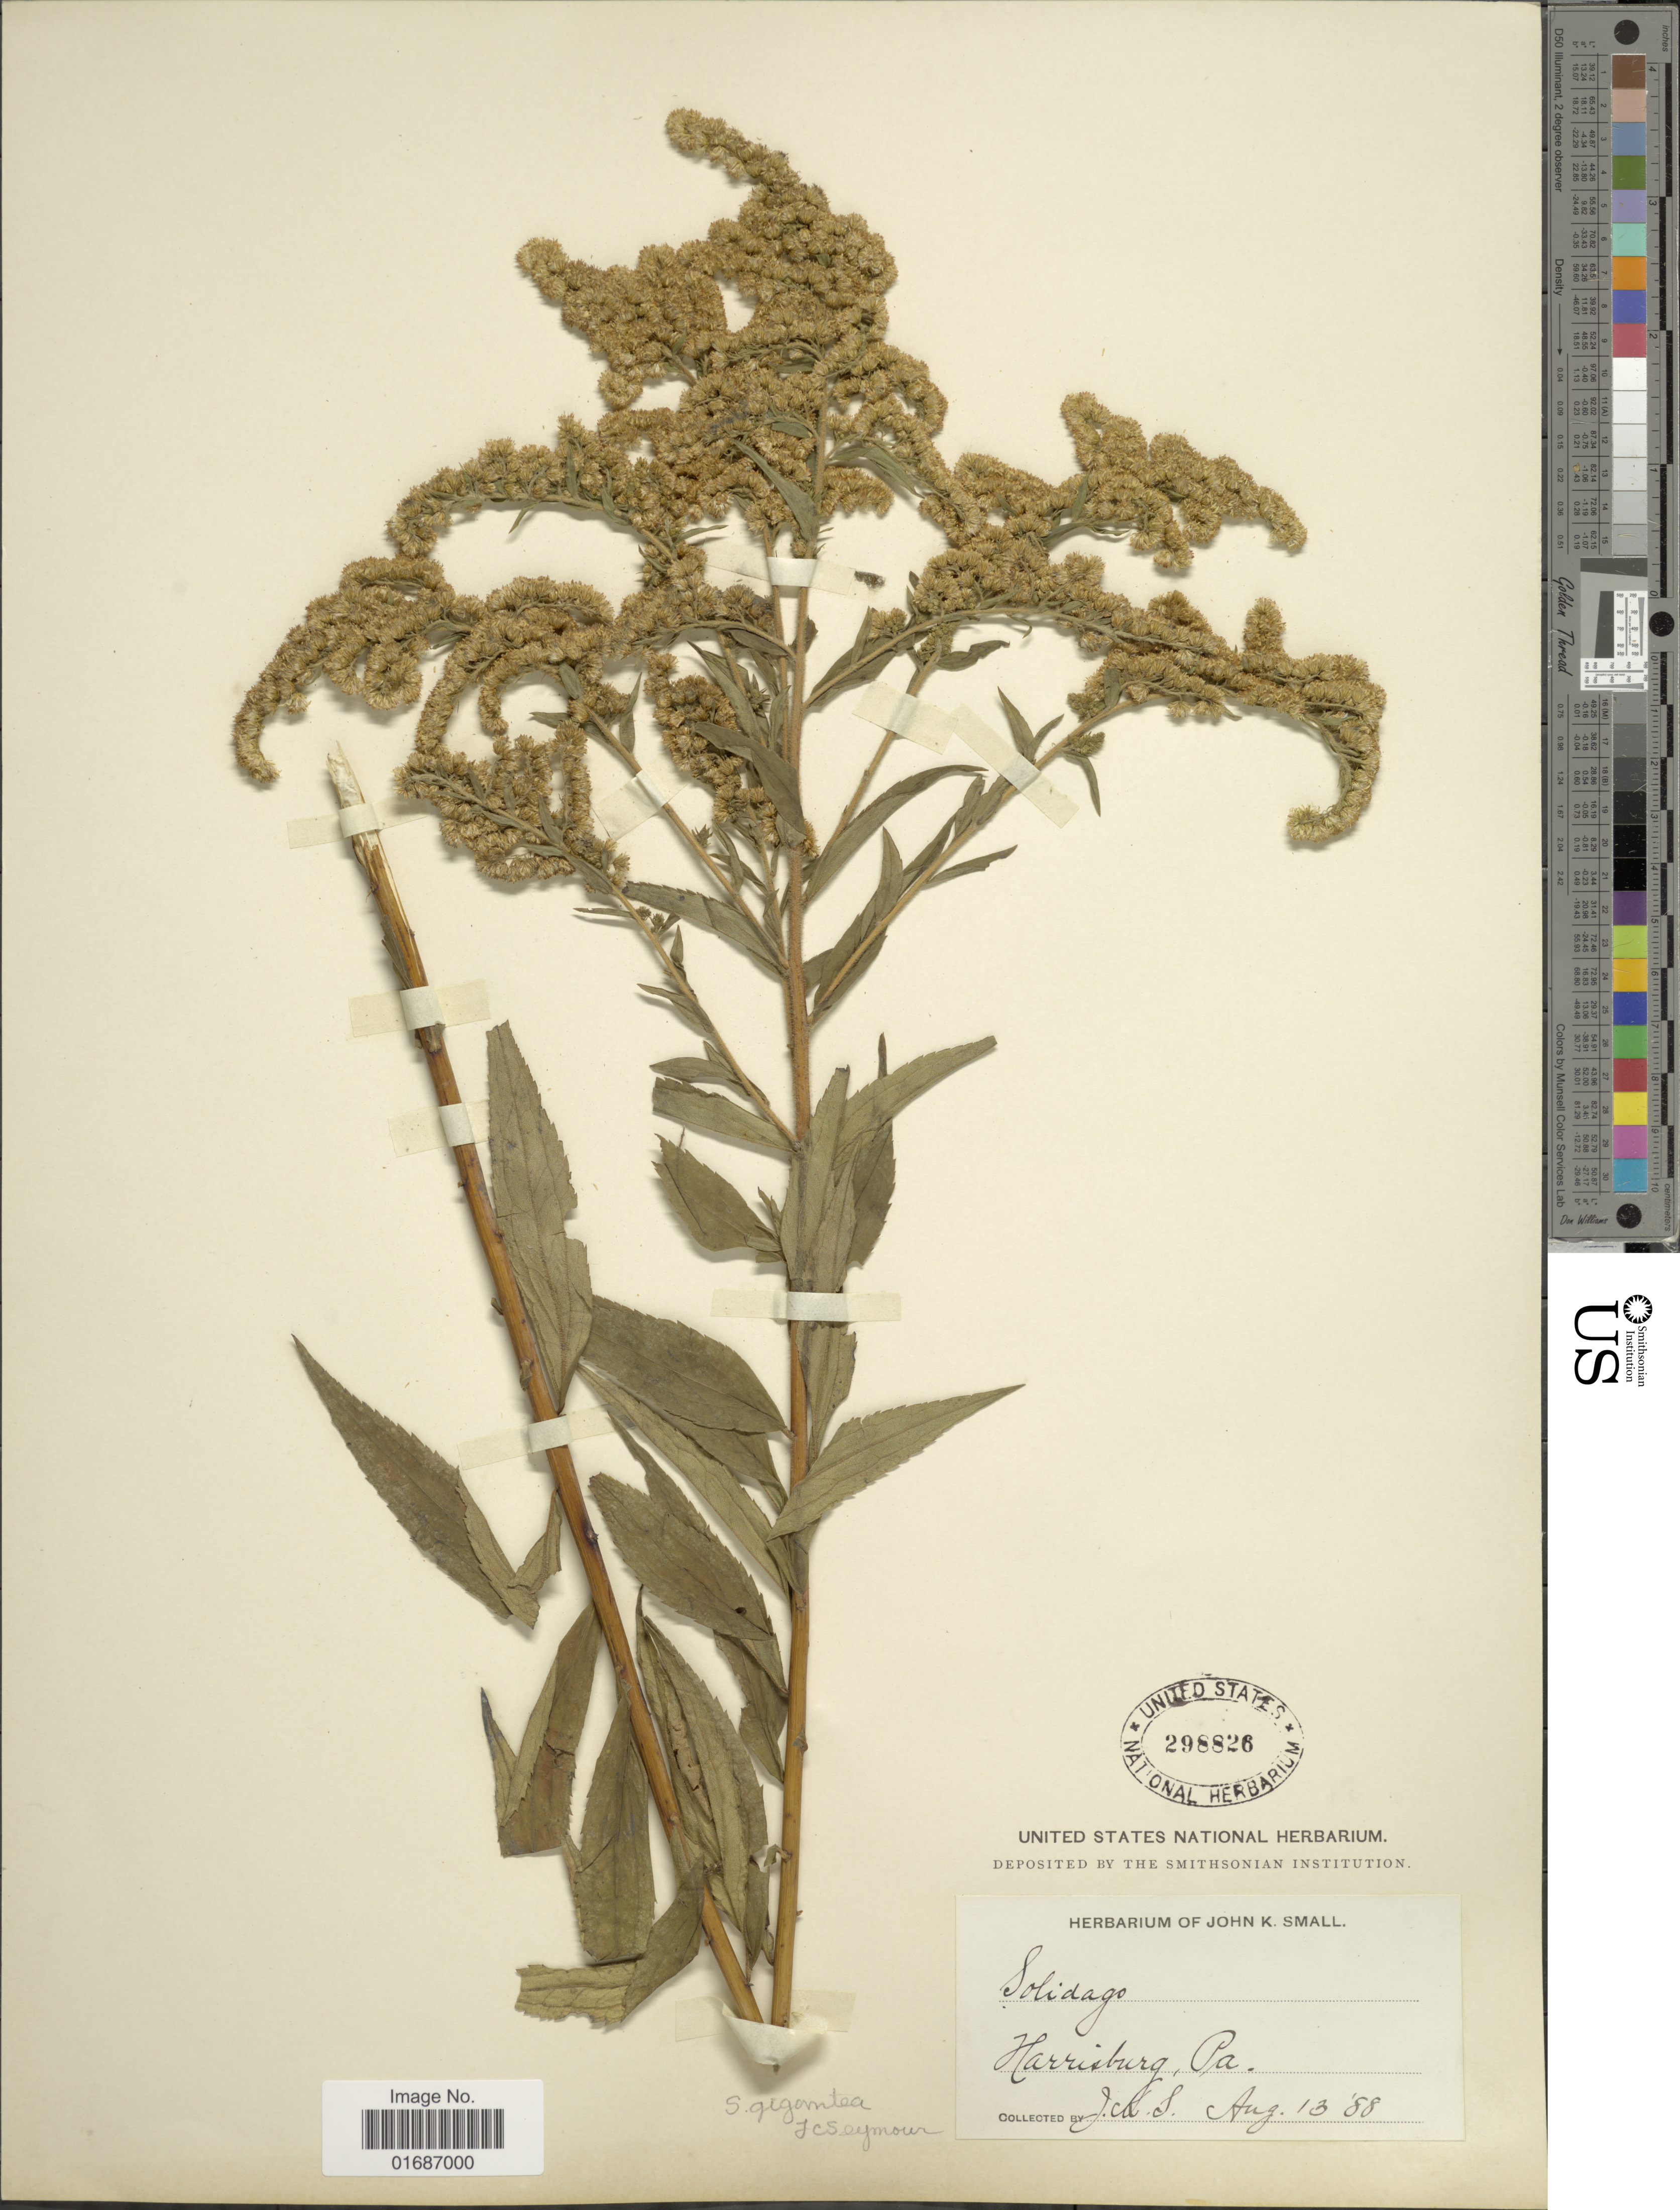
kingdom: Plantae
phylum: Tracheophyta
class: Magnoliopsida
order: Asterales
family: Asteraceae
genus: Solidago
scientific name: Solidago gigantea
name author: Aiton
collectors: J. K. Small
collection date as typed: Transcribed d/m/y: 13/8/88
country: United States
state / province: Pennsylvania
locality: Harrisburg, Pa.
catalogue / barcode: US 298826